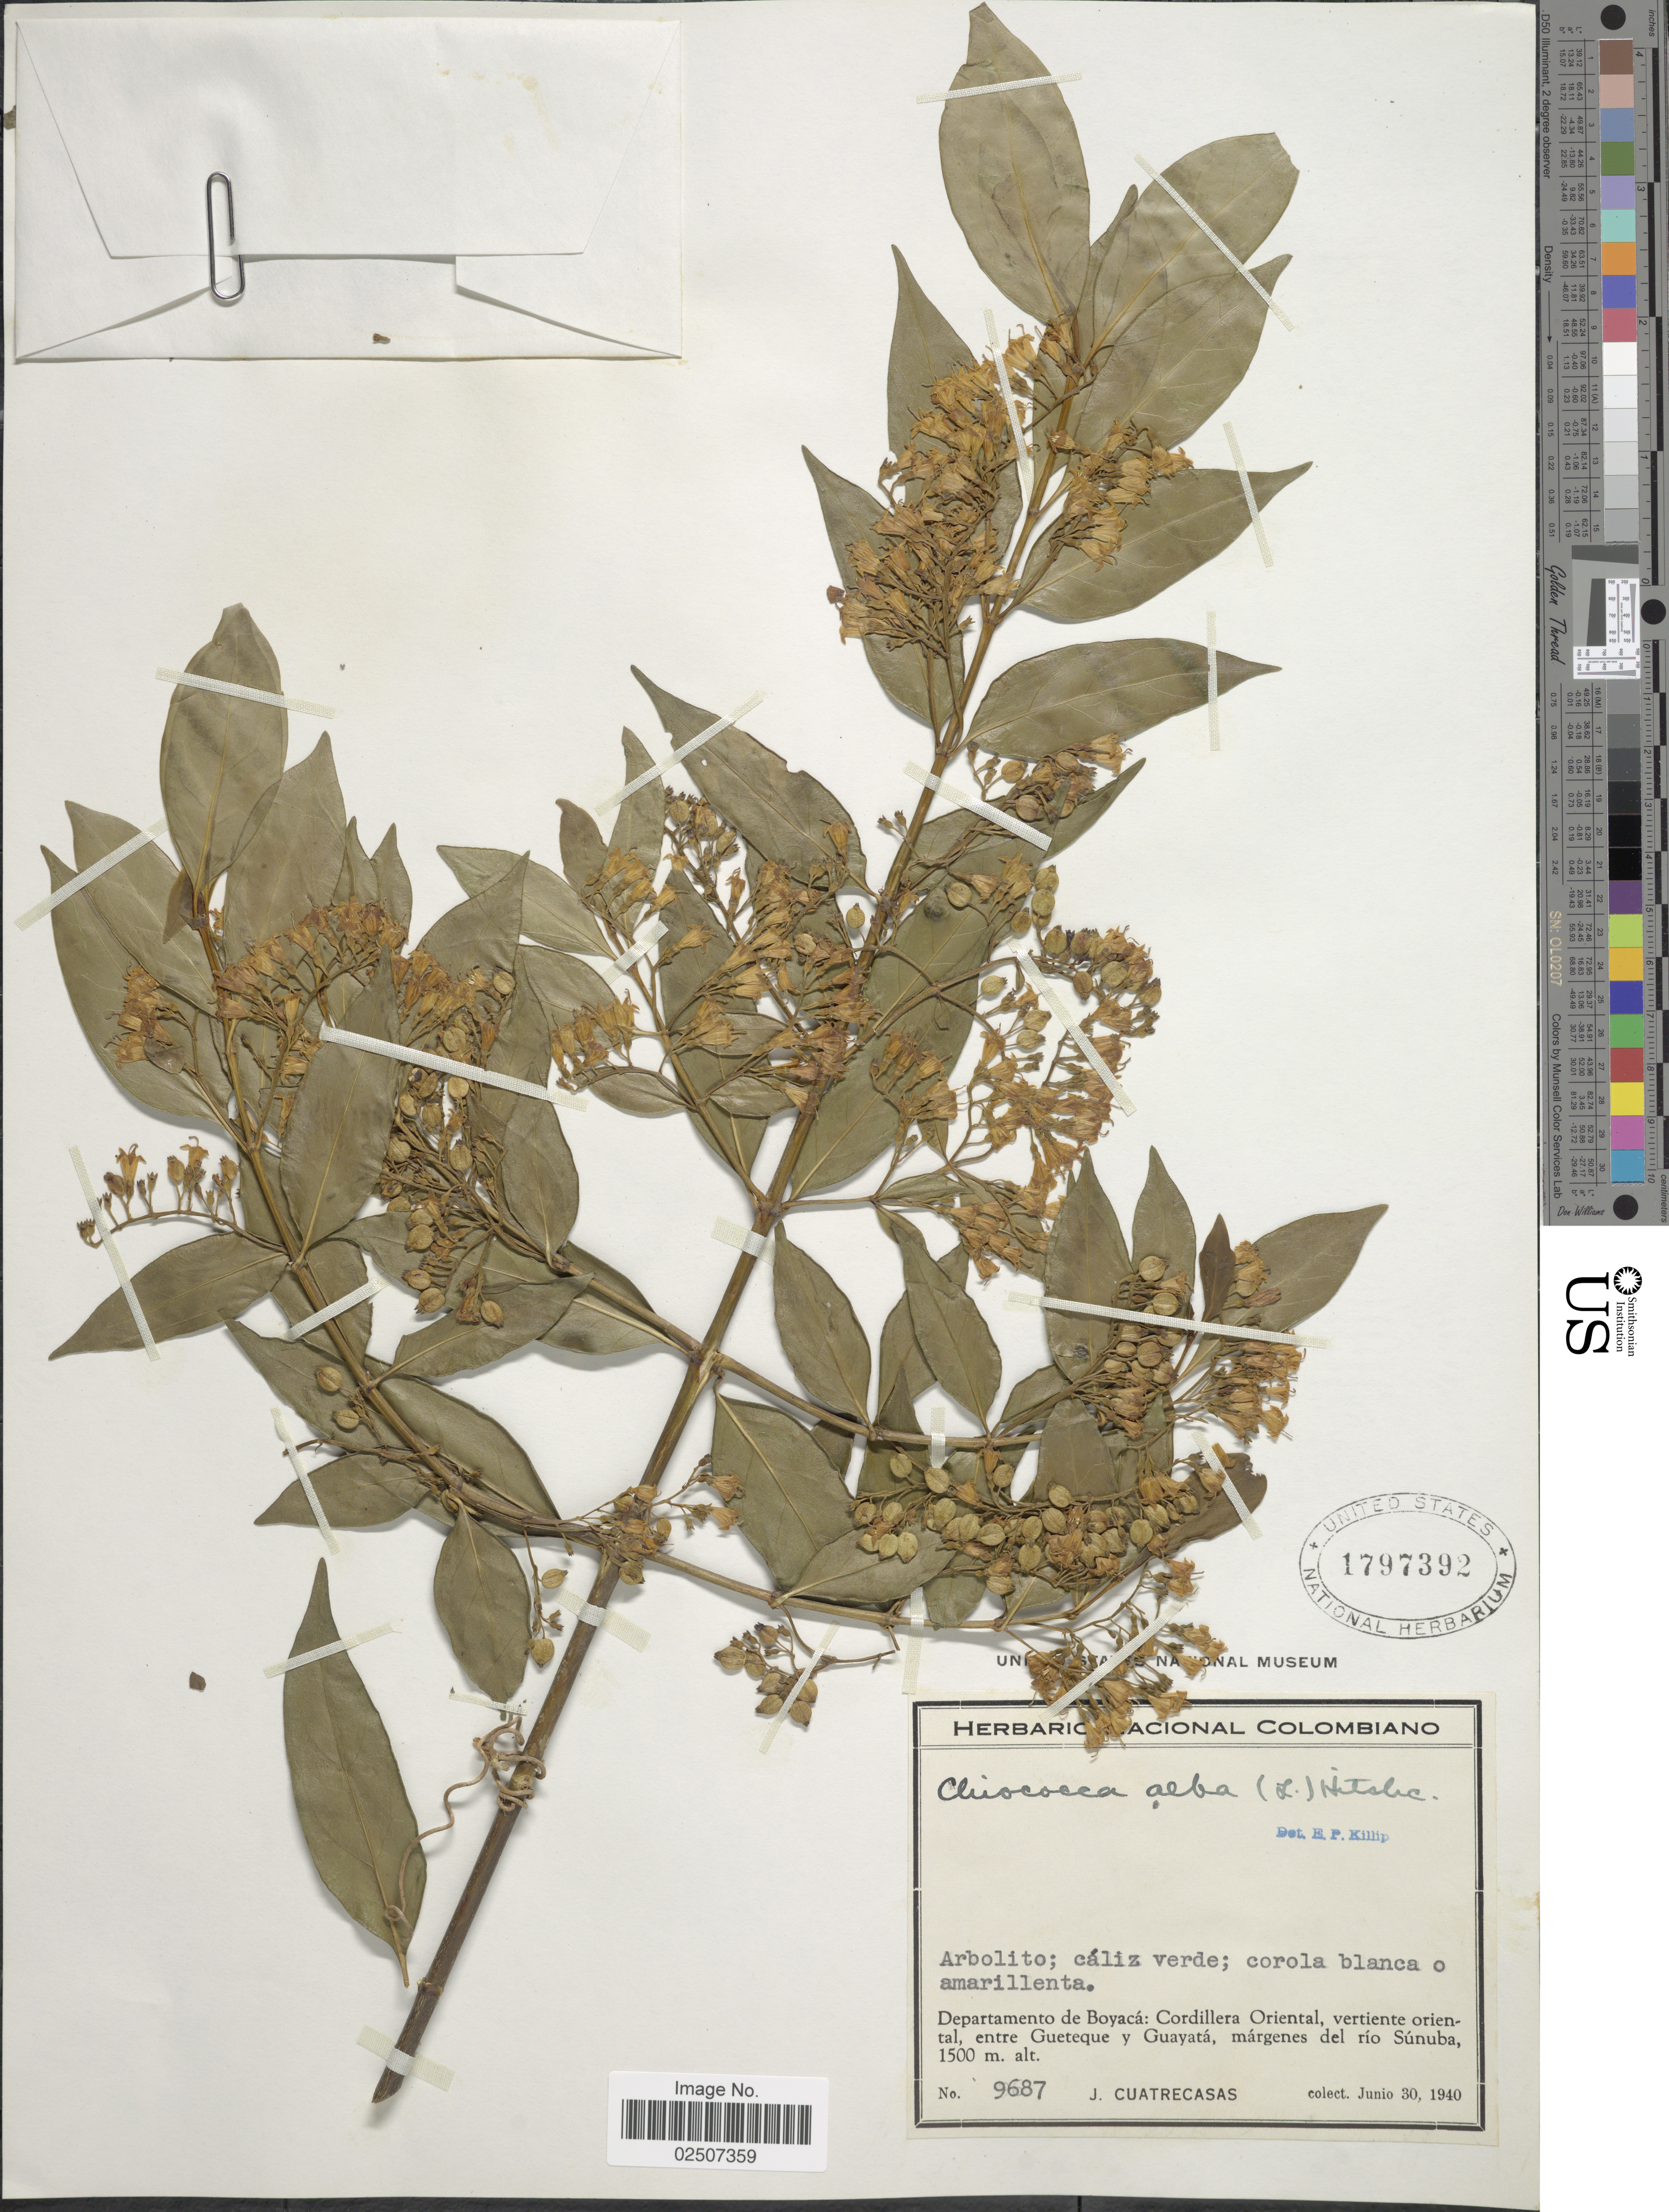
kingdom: Plantae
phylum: Tracheophyta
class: Magnoliopsida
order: Gentianales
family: Rubiaceae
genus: Chiococca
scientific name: Chiococca alba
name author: (L.) Hitchc.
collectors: J. Cuatrecasas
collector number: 9687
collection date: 1940-06-30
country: Colombia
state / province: Boyacá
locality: Departamento de Boyaca: Cordillera Oriental, vertiente oriental, entre Gueteque y Guayata, margenes del rio Sunuba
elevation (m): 1500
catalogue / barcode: US 1797392